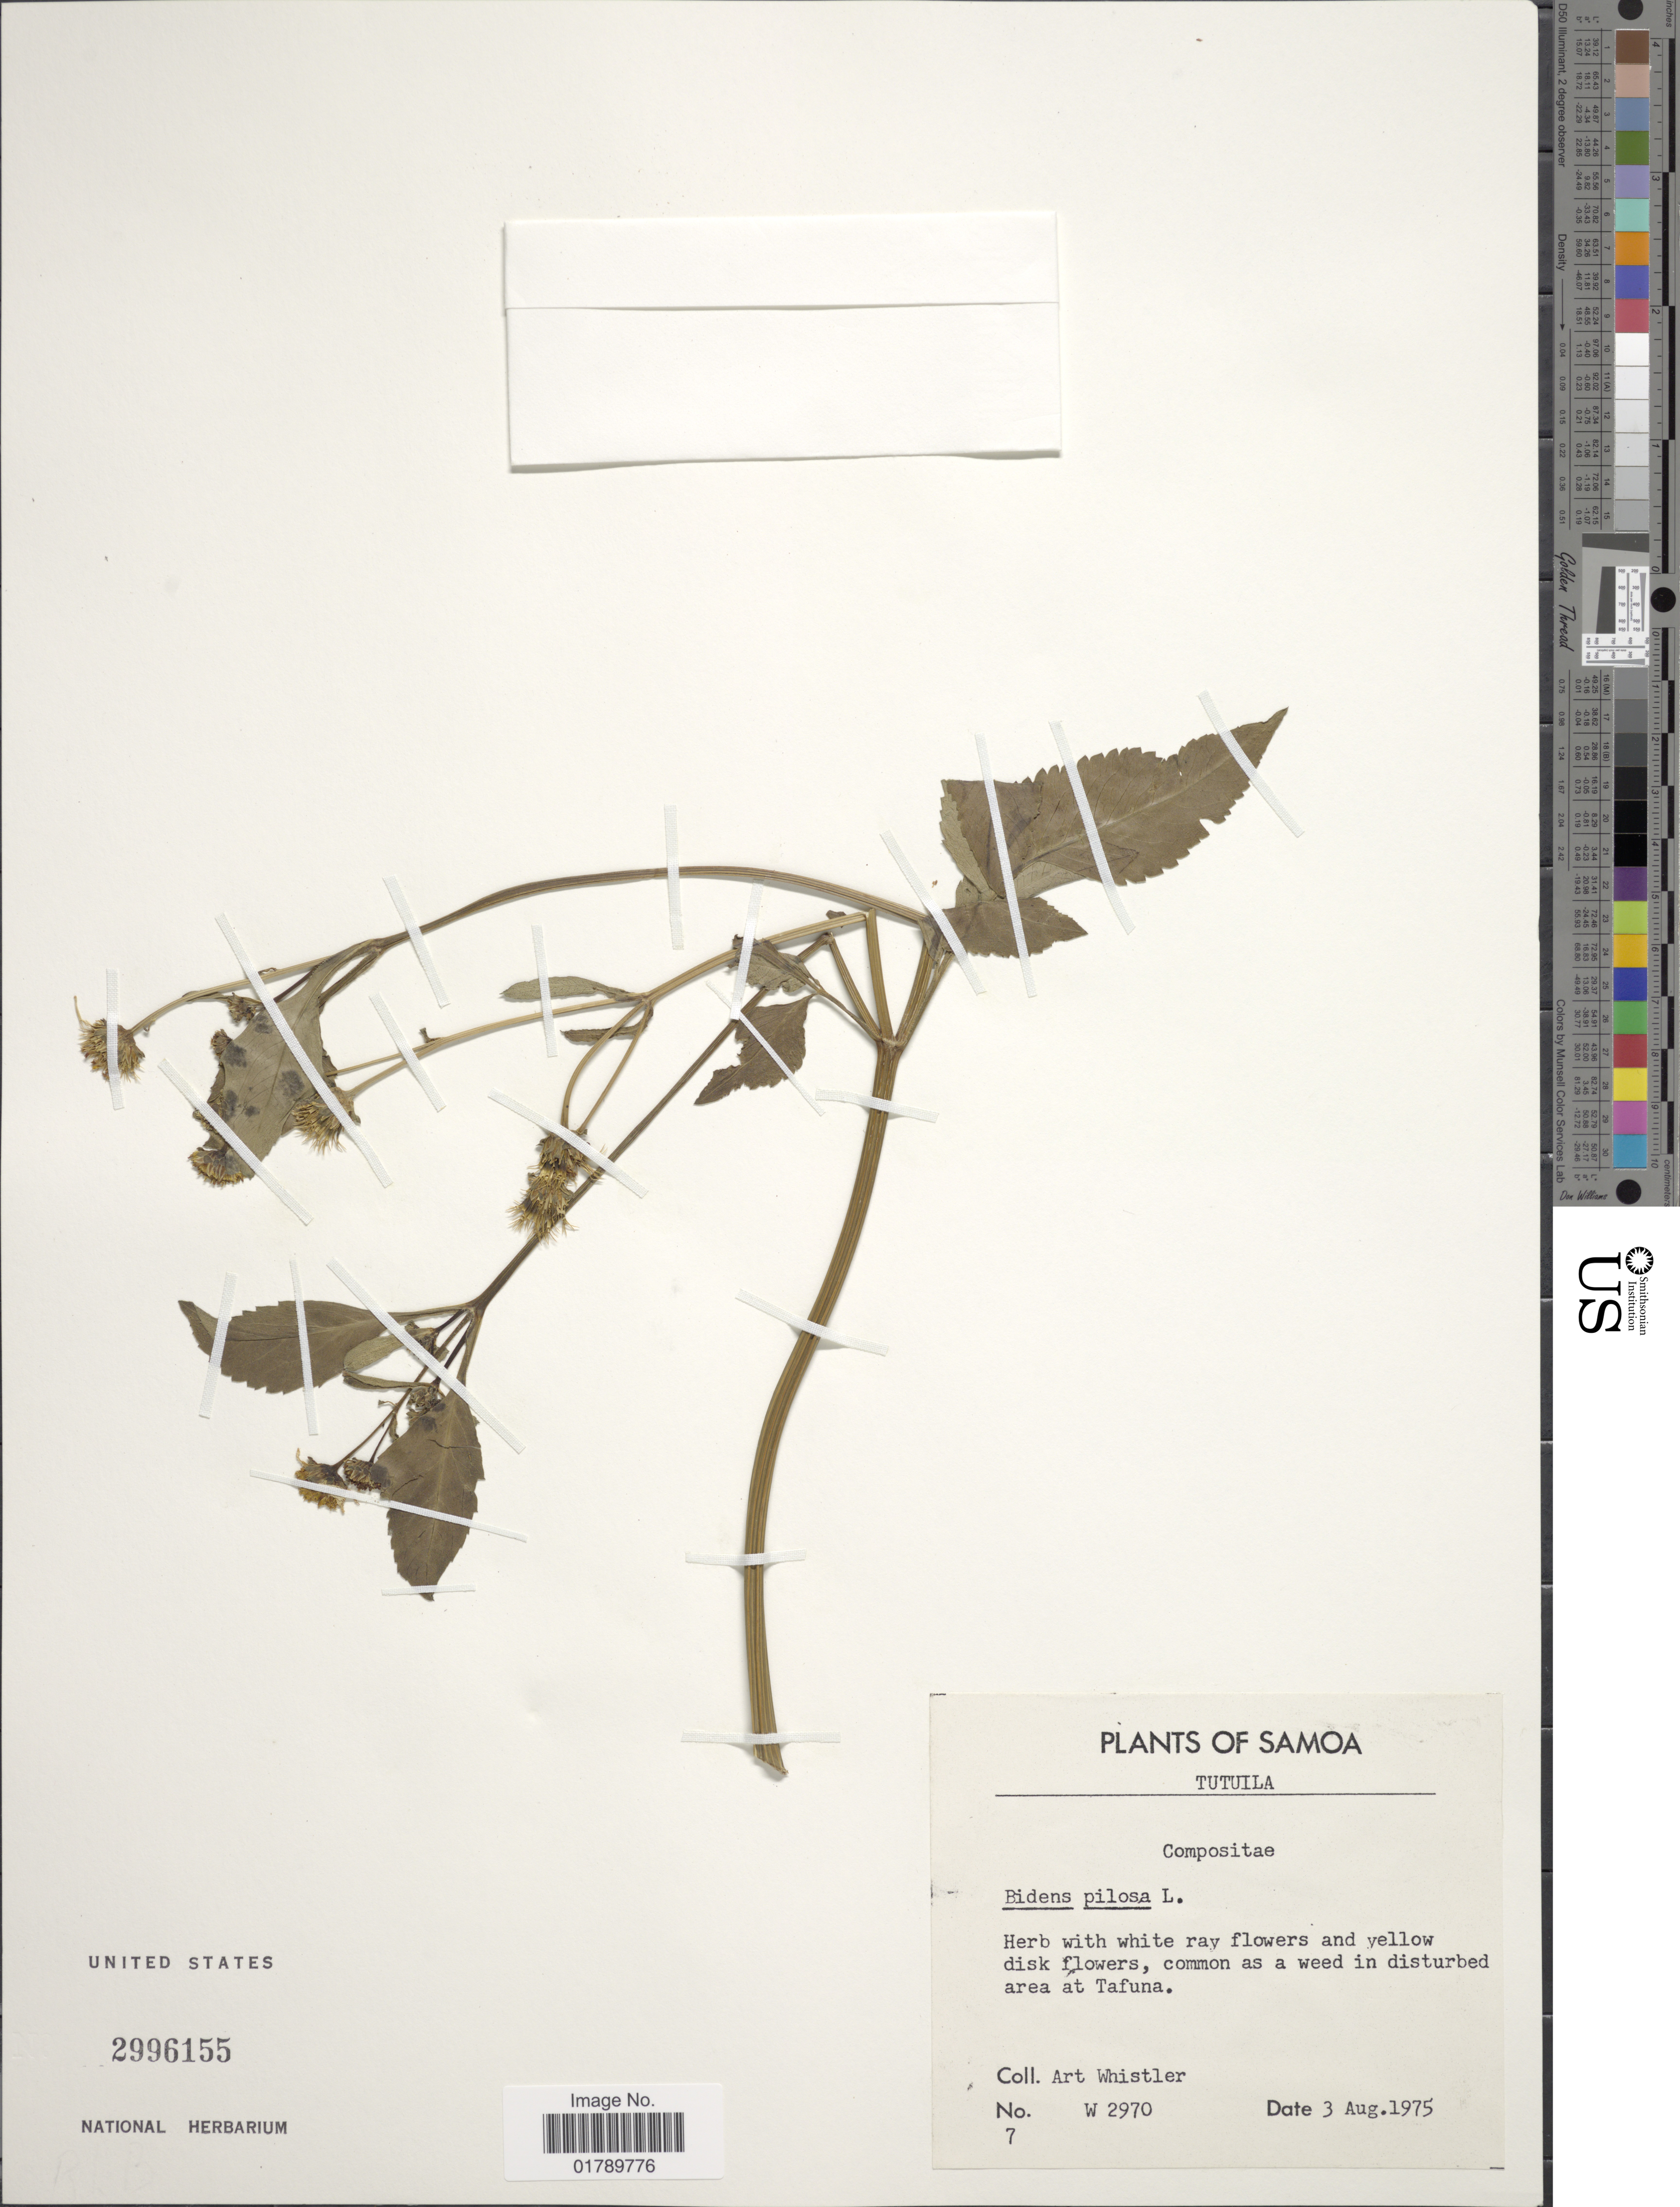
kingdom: Plantae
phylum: Tracheophyta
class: Magnoliopsida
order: Asterales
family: Asteraceae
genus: Bidens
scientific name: Bidens pilosa var. pilosa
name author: L.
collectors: A. Whistler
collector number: W2970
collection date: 1975-08-03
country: American Samoa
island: Tutuila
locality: Tutuila. common as a weed in disturbed area at Tafuna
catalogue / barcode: US 2996155